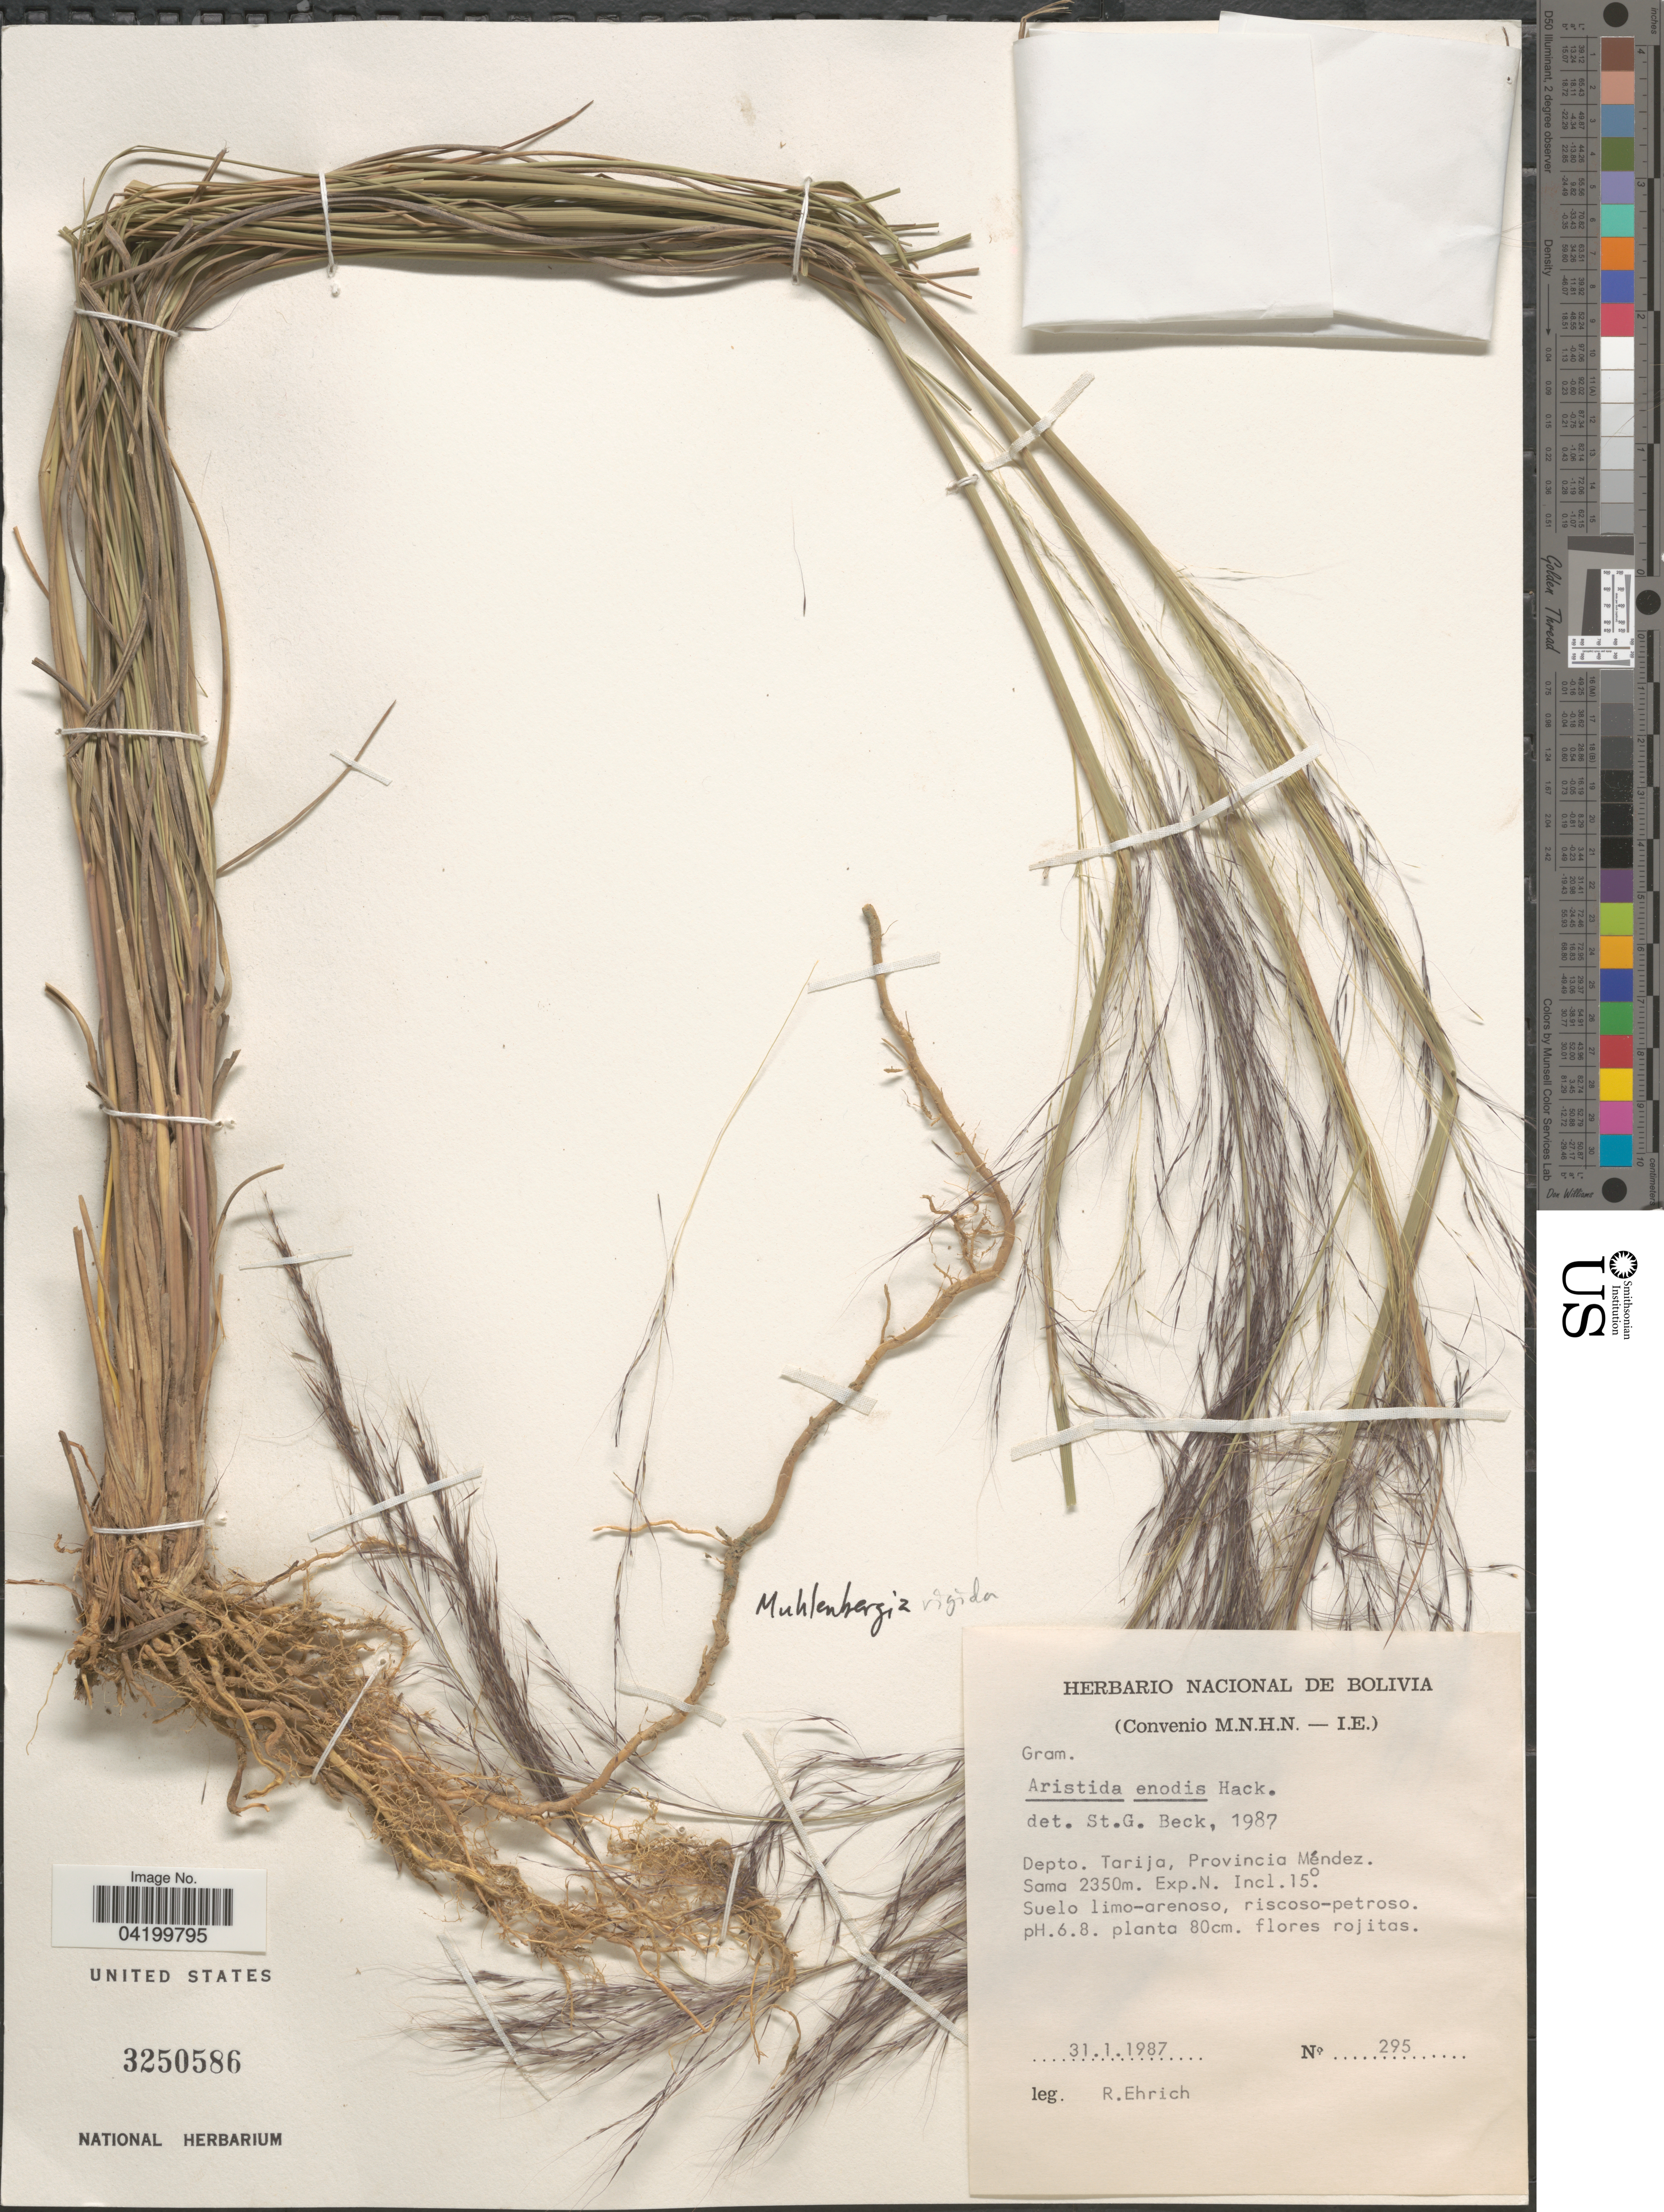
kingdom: Plantae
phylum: Tracheophyta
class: Liliopsida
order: Poales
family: Poaceae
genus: Muhlenbergia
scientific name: Muhlenbergia rigida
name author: (Kunth) Kunth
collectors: R. Ehrich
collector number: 295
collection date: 1987-01-31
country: Bolivia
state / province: Tarija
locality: Depto. Tarija, Provincia Méndez. Sama.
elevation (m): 2350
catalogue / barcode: US 3250586